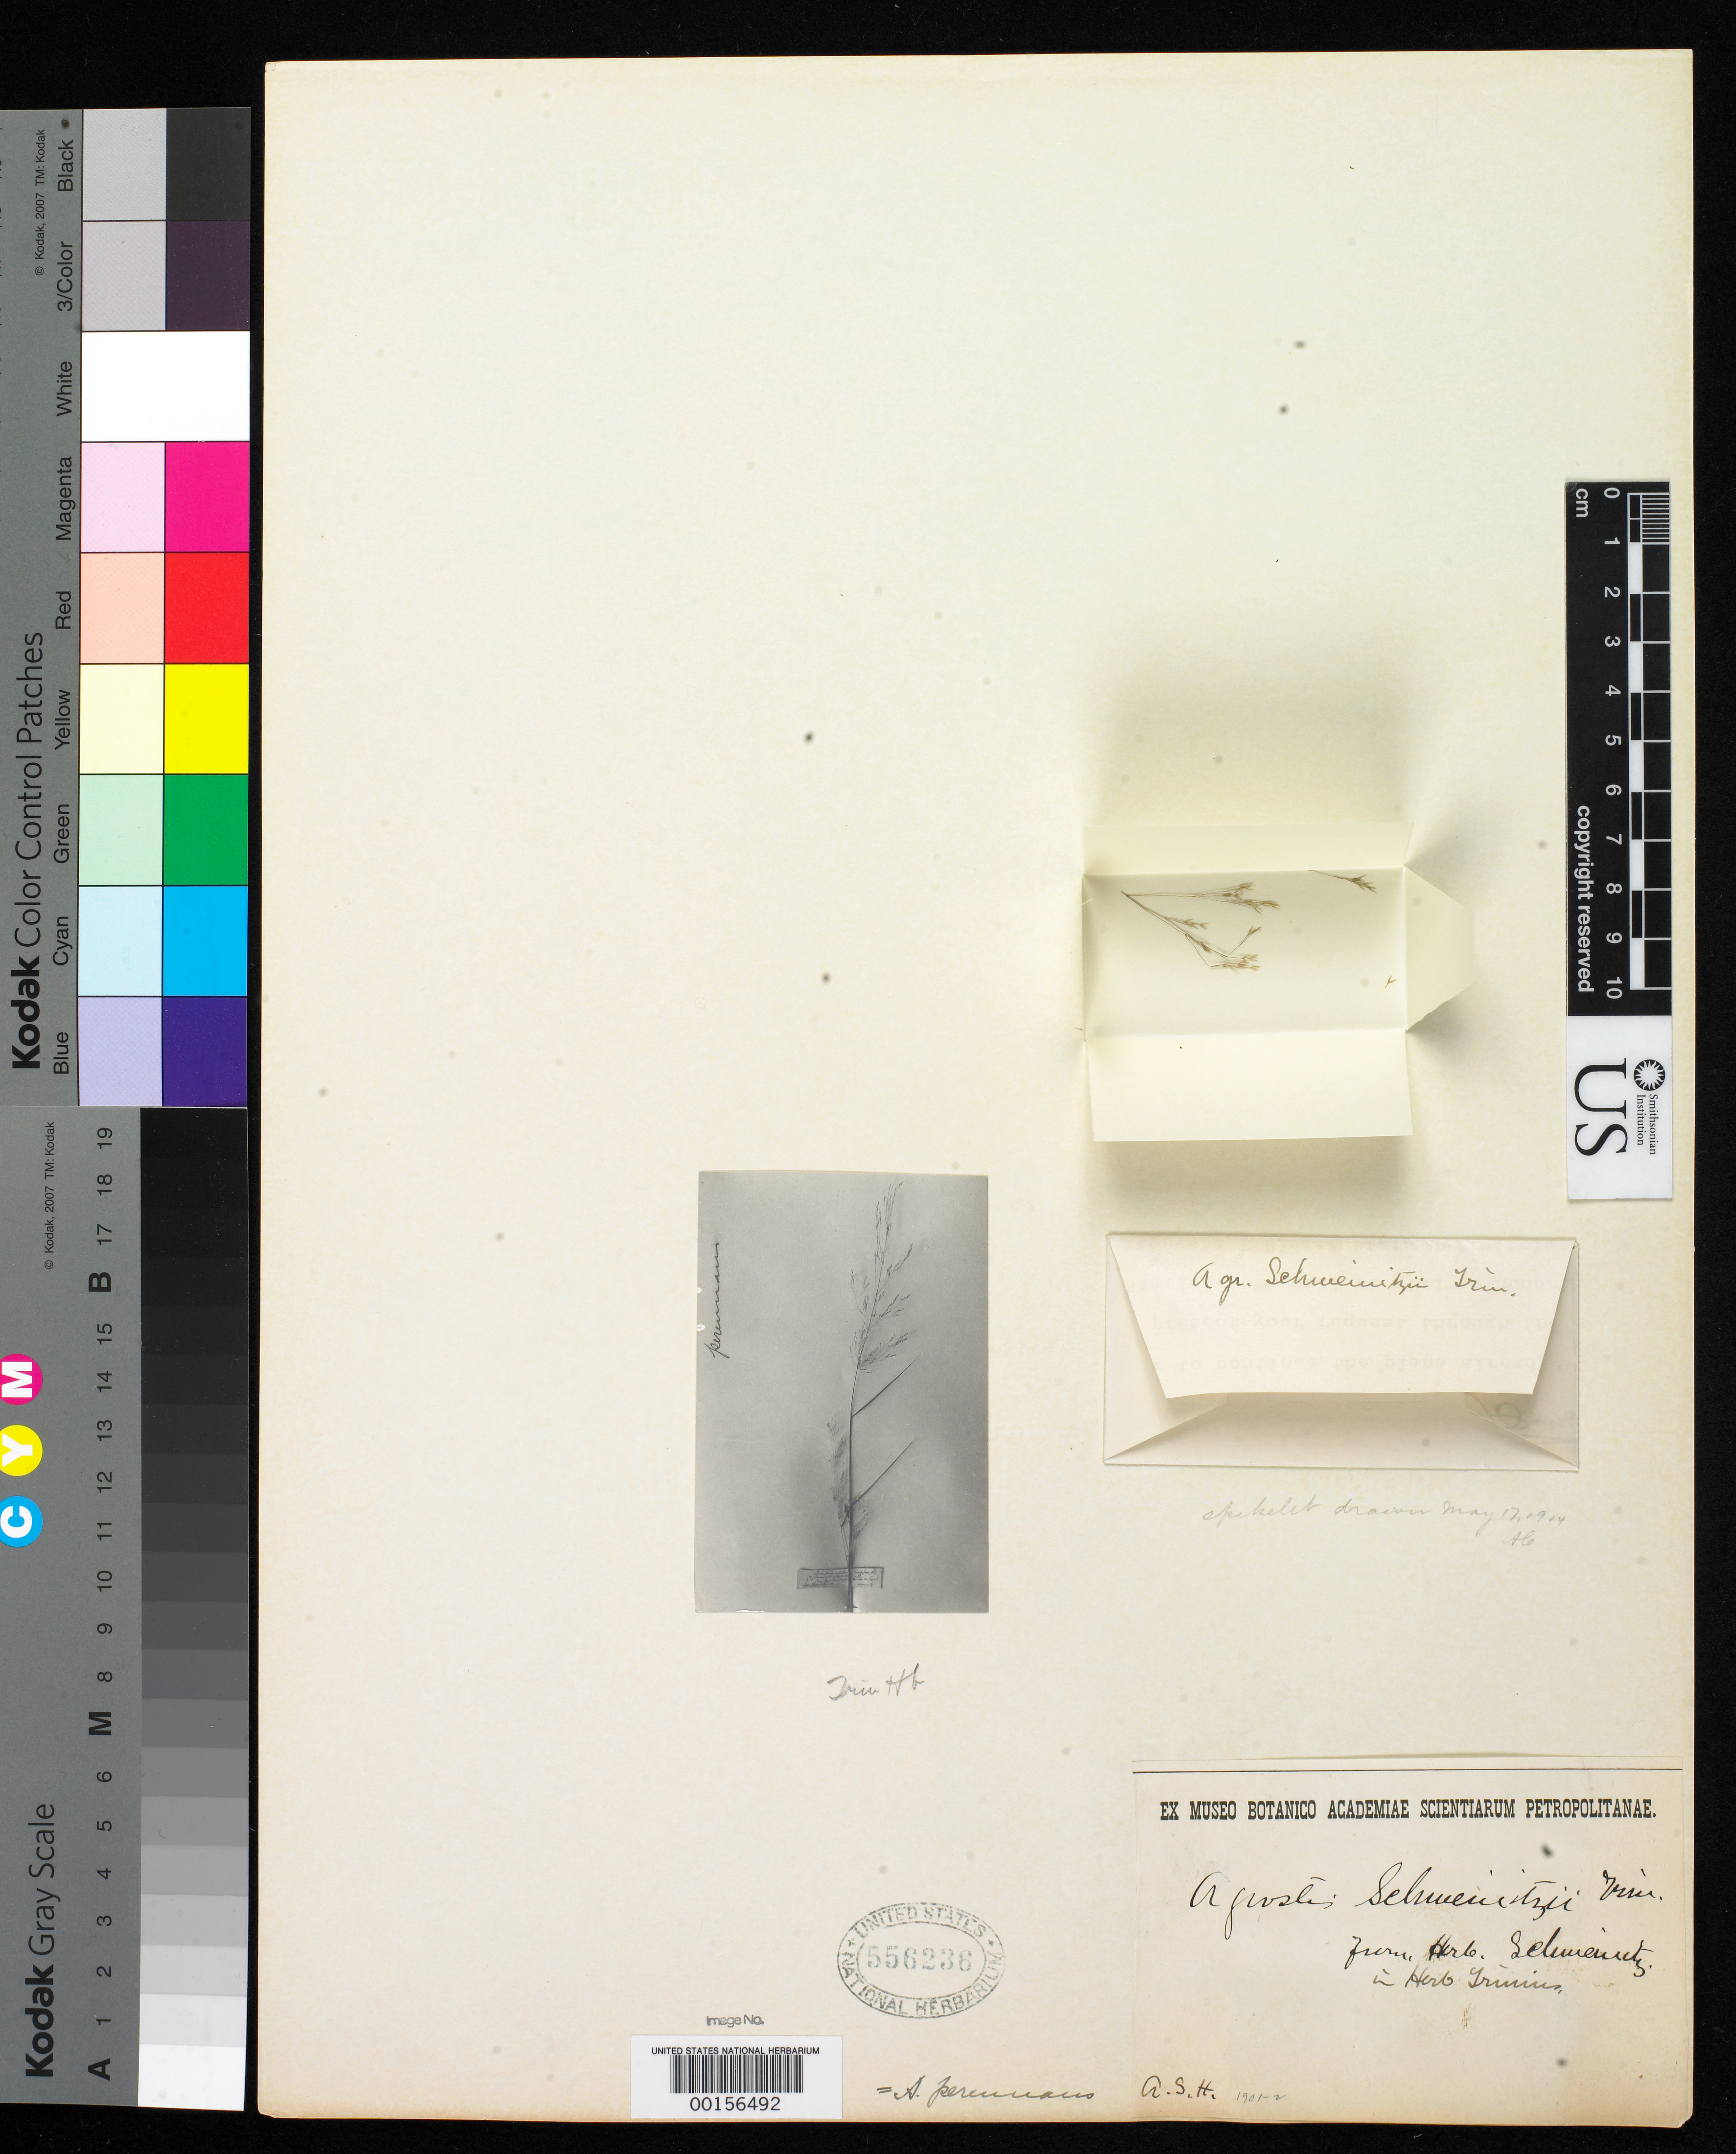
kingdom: Plantae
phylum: Tracheophyta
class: Liliopsida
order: Poales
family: Poaceae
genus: Agrostis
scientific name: Agrostis schweinitzii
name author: Trin.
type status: Type Fragment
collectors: L. D. von Schweinitz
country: United States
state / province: Pennsylvania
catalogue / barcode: US 556236